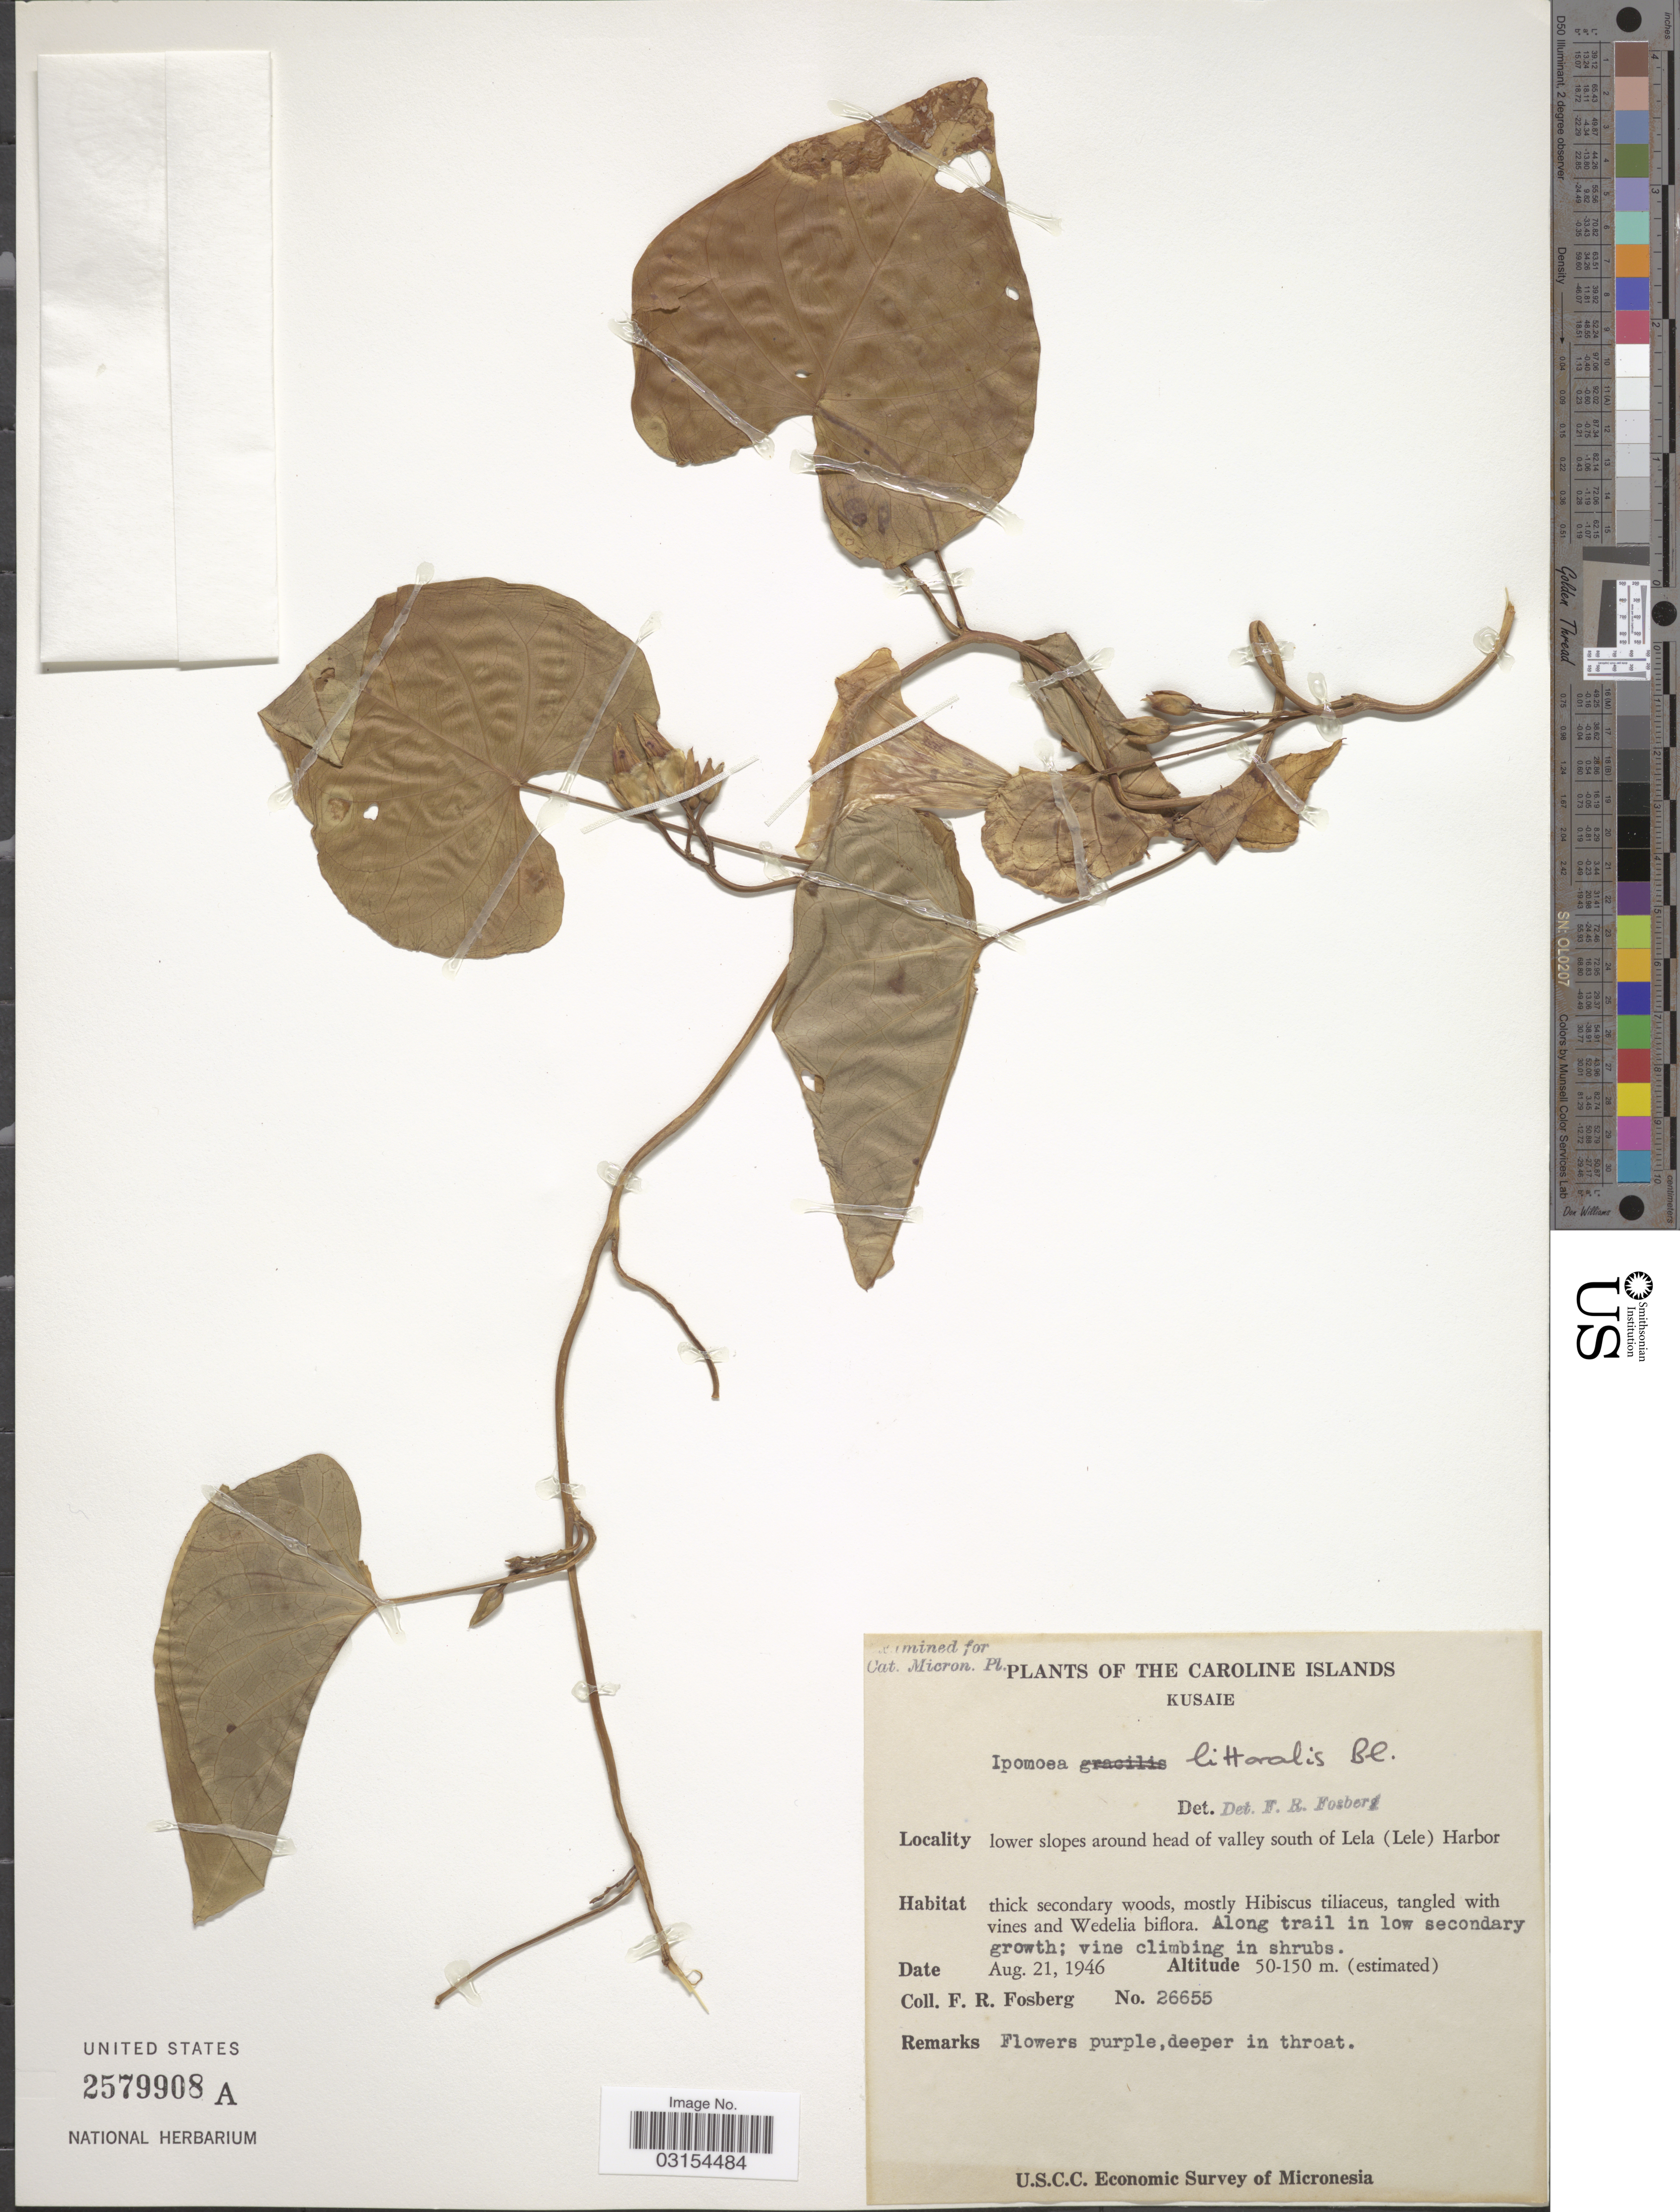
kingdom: Plantae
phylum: Tracheophyta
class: Magnoliopsida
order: Solanales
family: Convolvulaceae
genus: Ipomoea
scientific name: Ipomoea littoralis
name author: Blume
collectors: F. R. Fosberg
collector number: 26655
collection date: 1946-08-21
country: Micronesia, Federated States of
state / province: Kosrae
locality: Caroline Islands. Kusaie. Lower slopes around head of valley south of Lela (Lele) Harbor.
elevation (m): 50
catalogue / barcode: US 2579908A